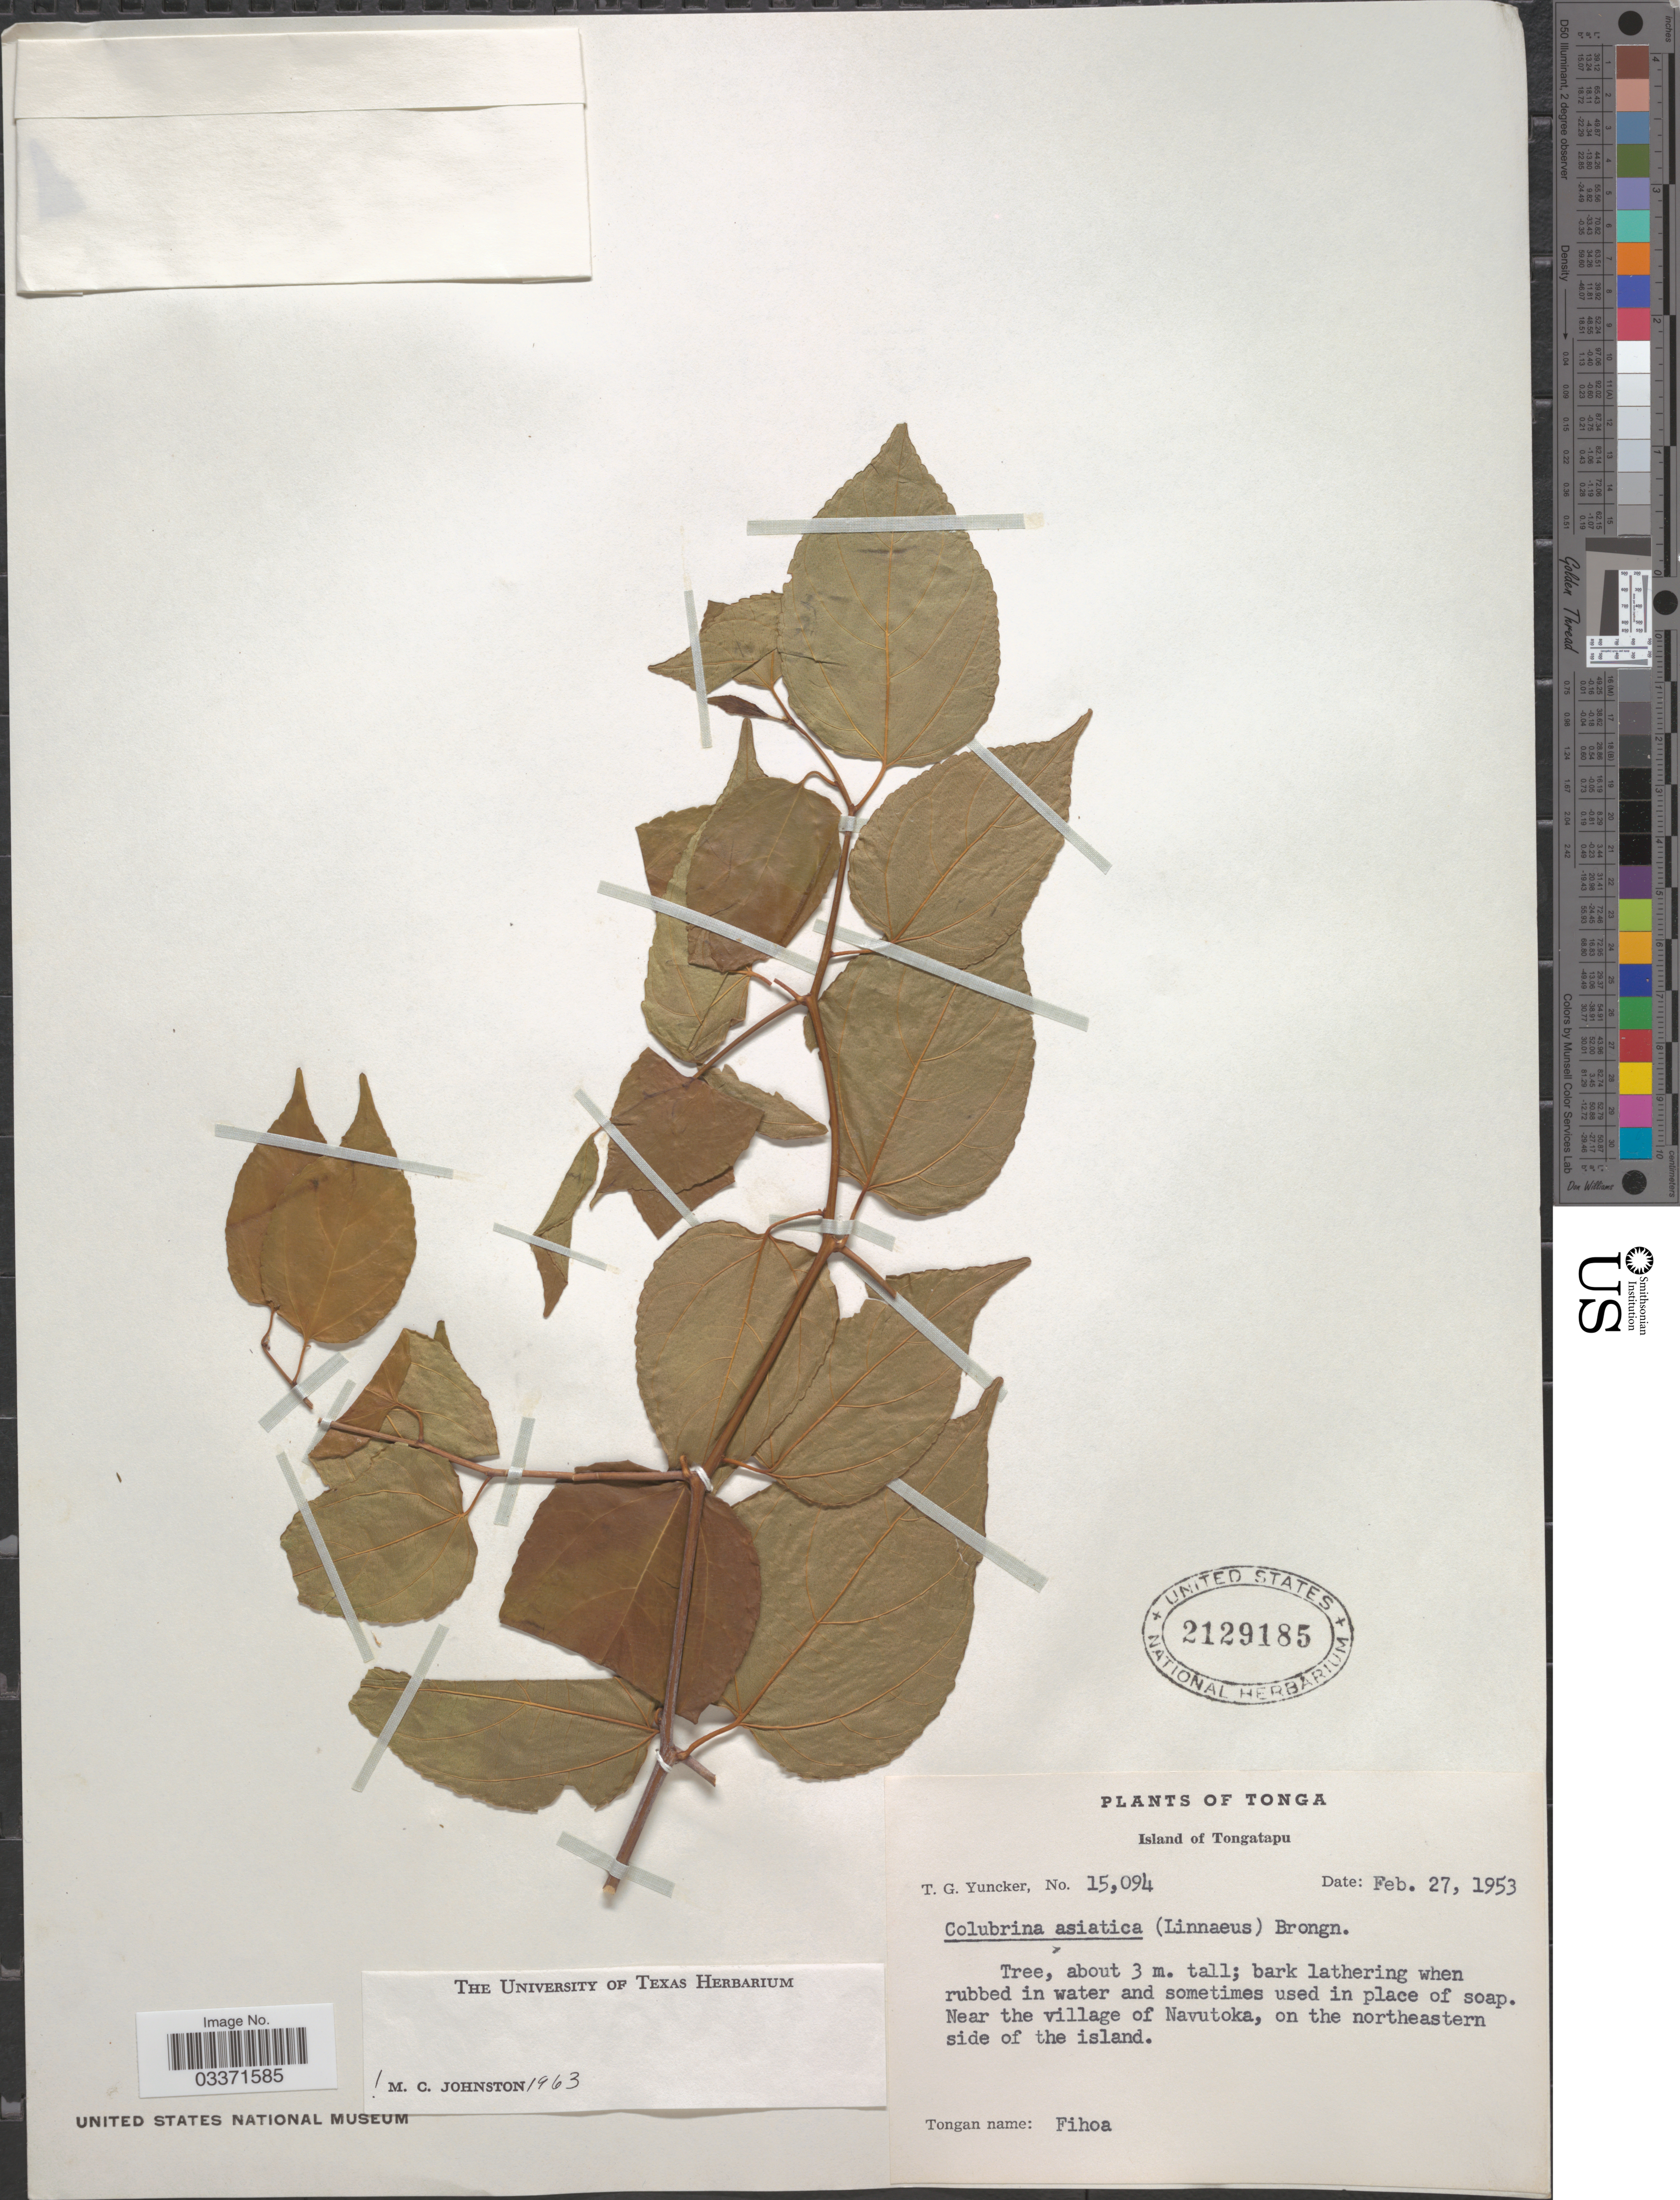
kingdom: Plantae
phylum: Tracheophyta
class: Magnoliopsida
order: Rosales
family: Rhamnaceae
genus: Colubrina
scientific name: Colubrina asiatica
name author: (L.) Brongn.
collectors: T. G. Yuncker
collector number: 15094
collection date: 1953-02-27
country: Tonga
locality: Island of Tongatapu. Near the vilage of Navutoka, on the northeastern side of the island.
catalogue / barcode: US 2129185